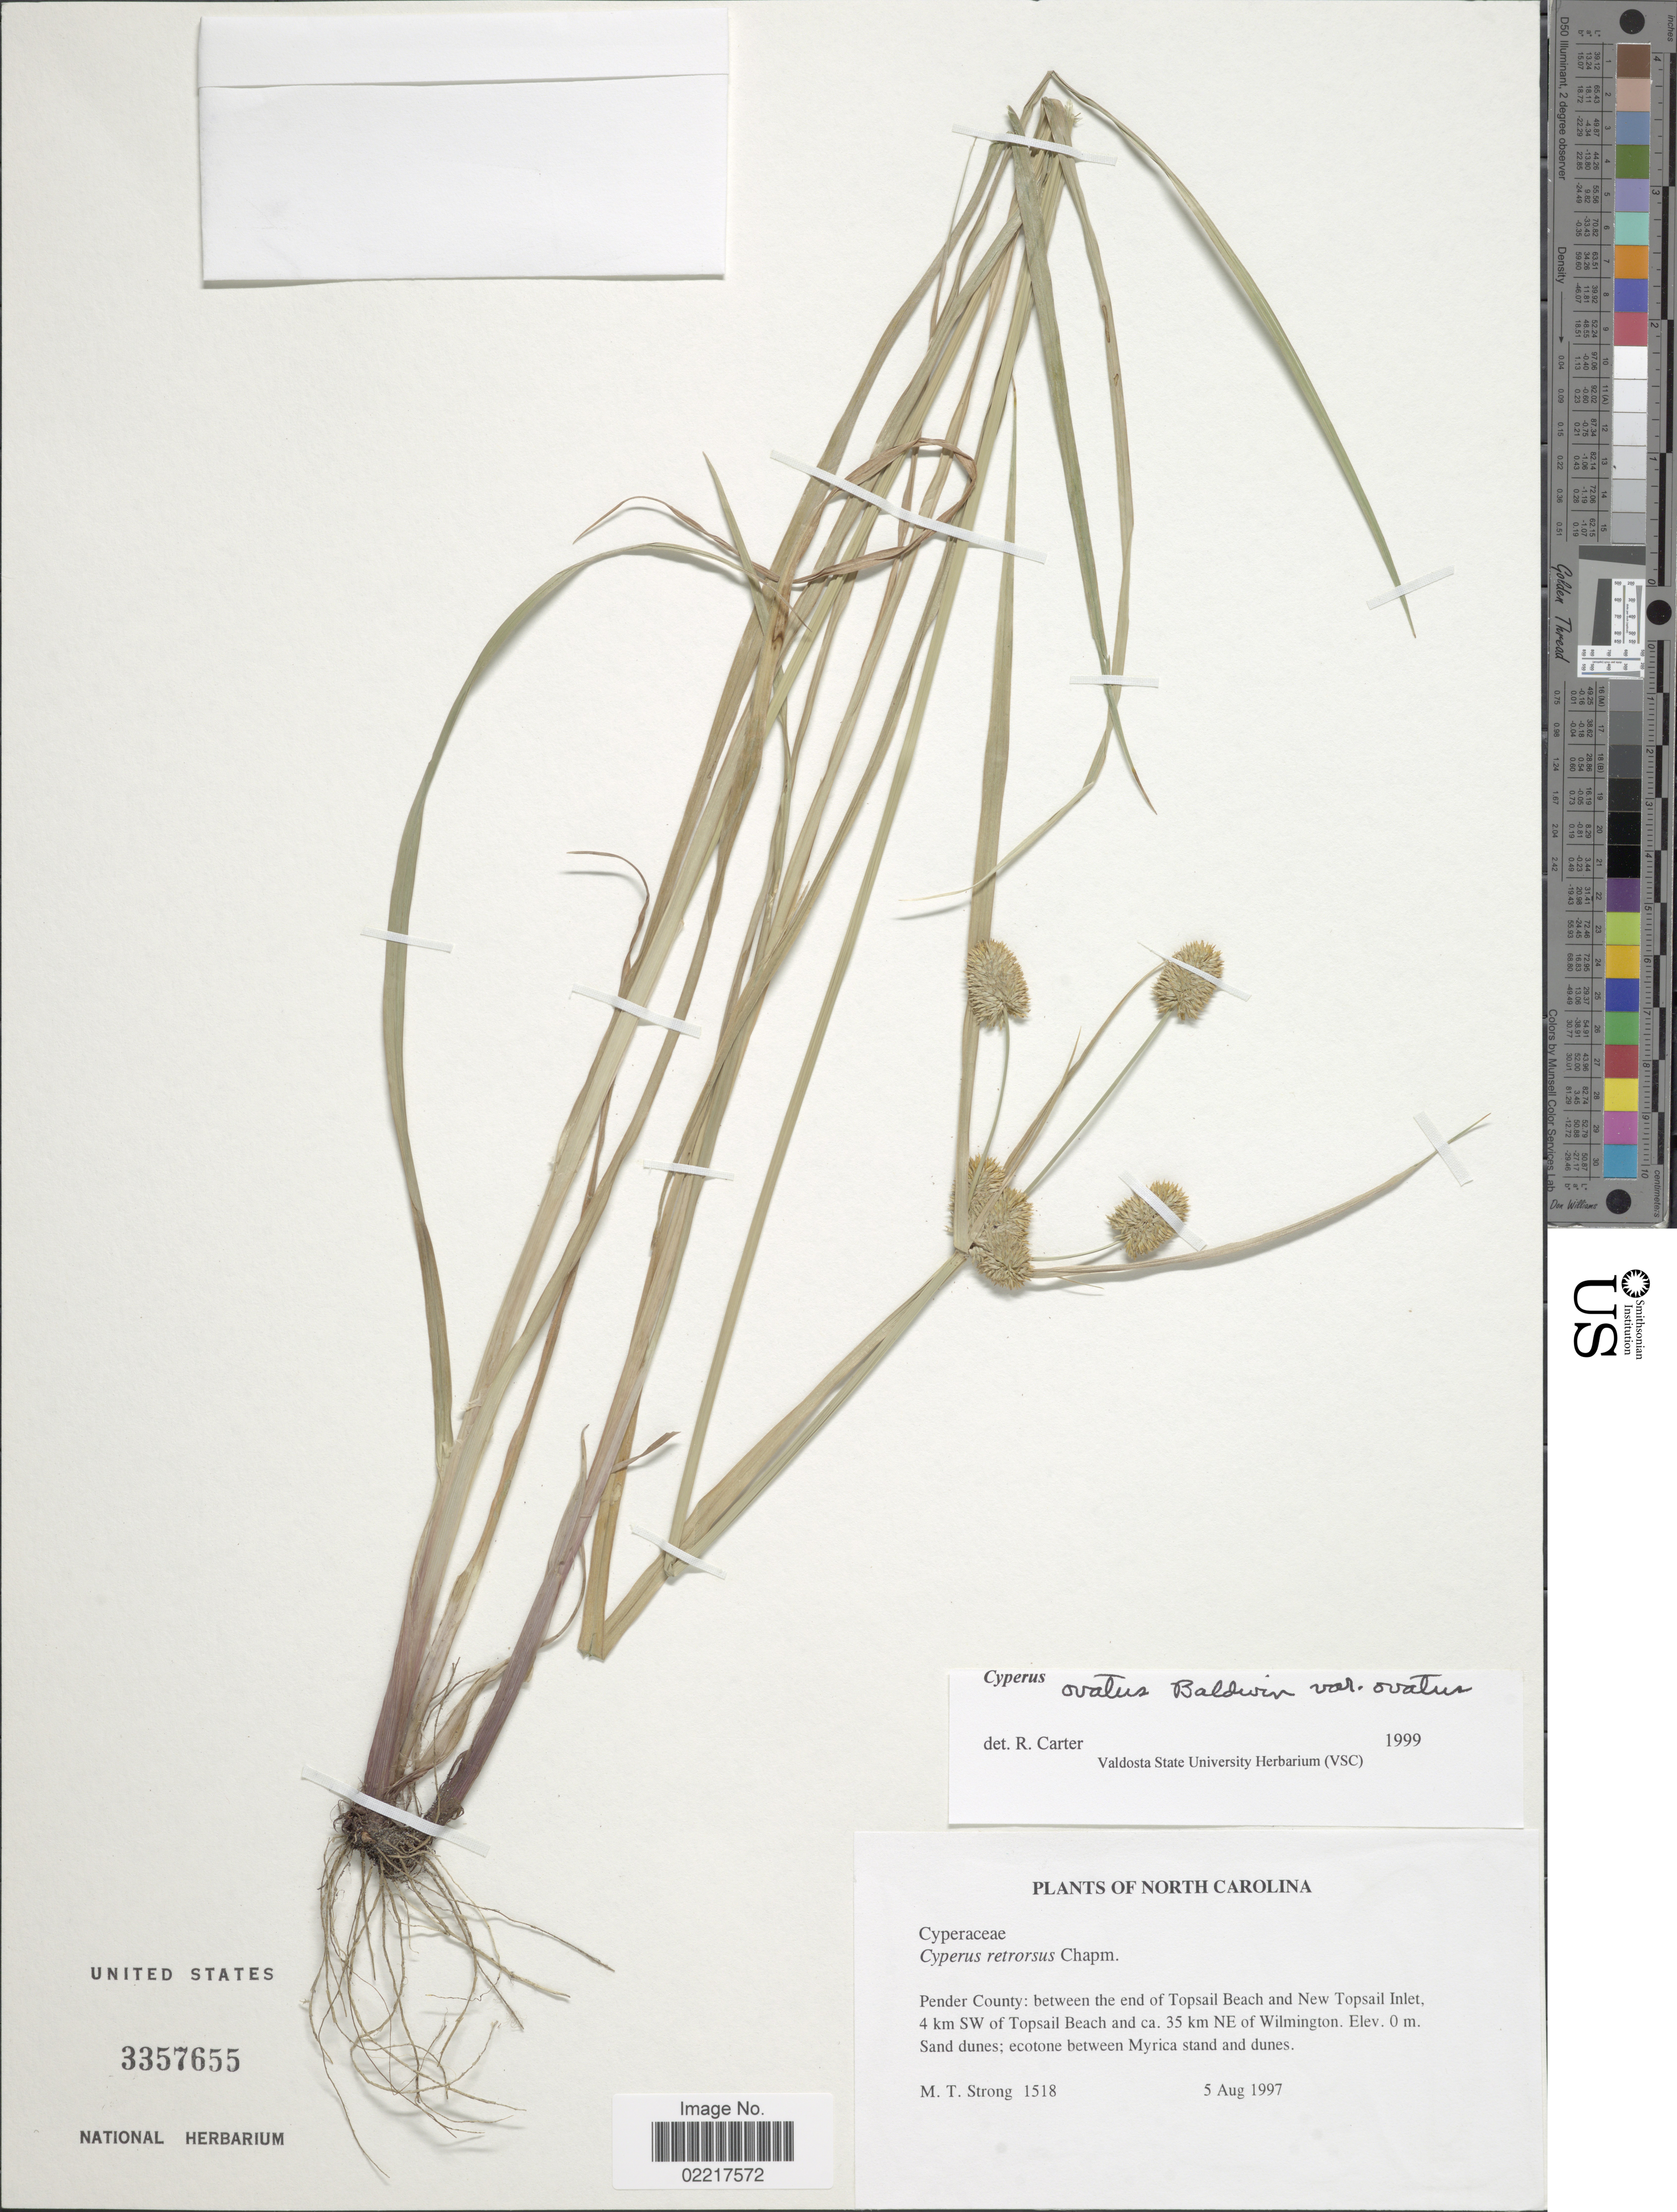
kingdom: Plantae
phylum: Tracheophyta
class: Liliopsida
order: Poales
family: Cyperaceae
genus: Cyperus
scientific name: Cyperus ovatus var. ovatus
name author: Baldwin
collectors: M. T. Strong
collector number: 1518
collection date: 1997-08-05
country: United States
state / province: North Carolina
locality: Pender County: between the end of Topsail Beach and New Topsail Inlet, 4 km SW of Topsail Beach and ca. 35 km NE of Wilmington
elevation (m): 0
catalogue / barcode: US 3357655